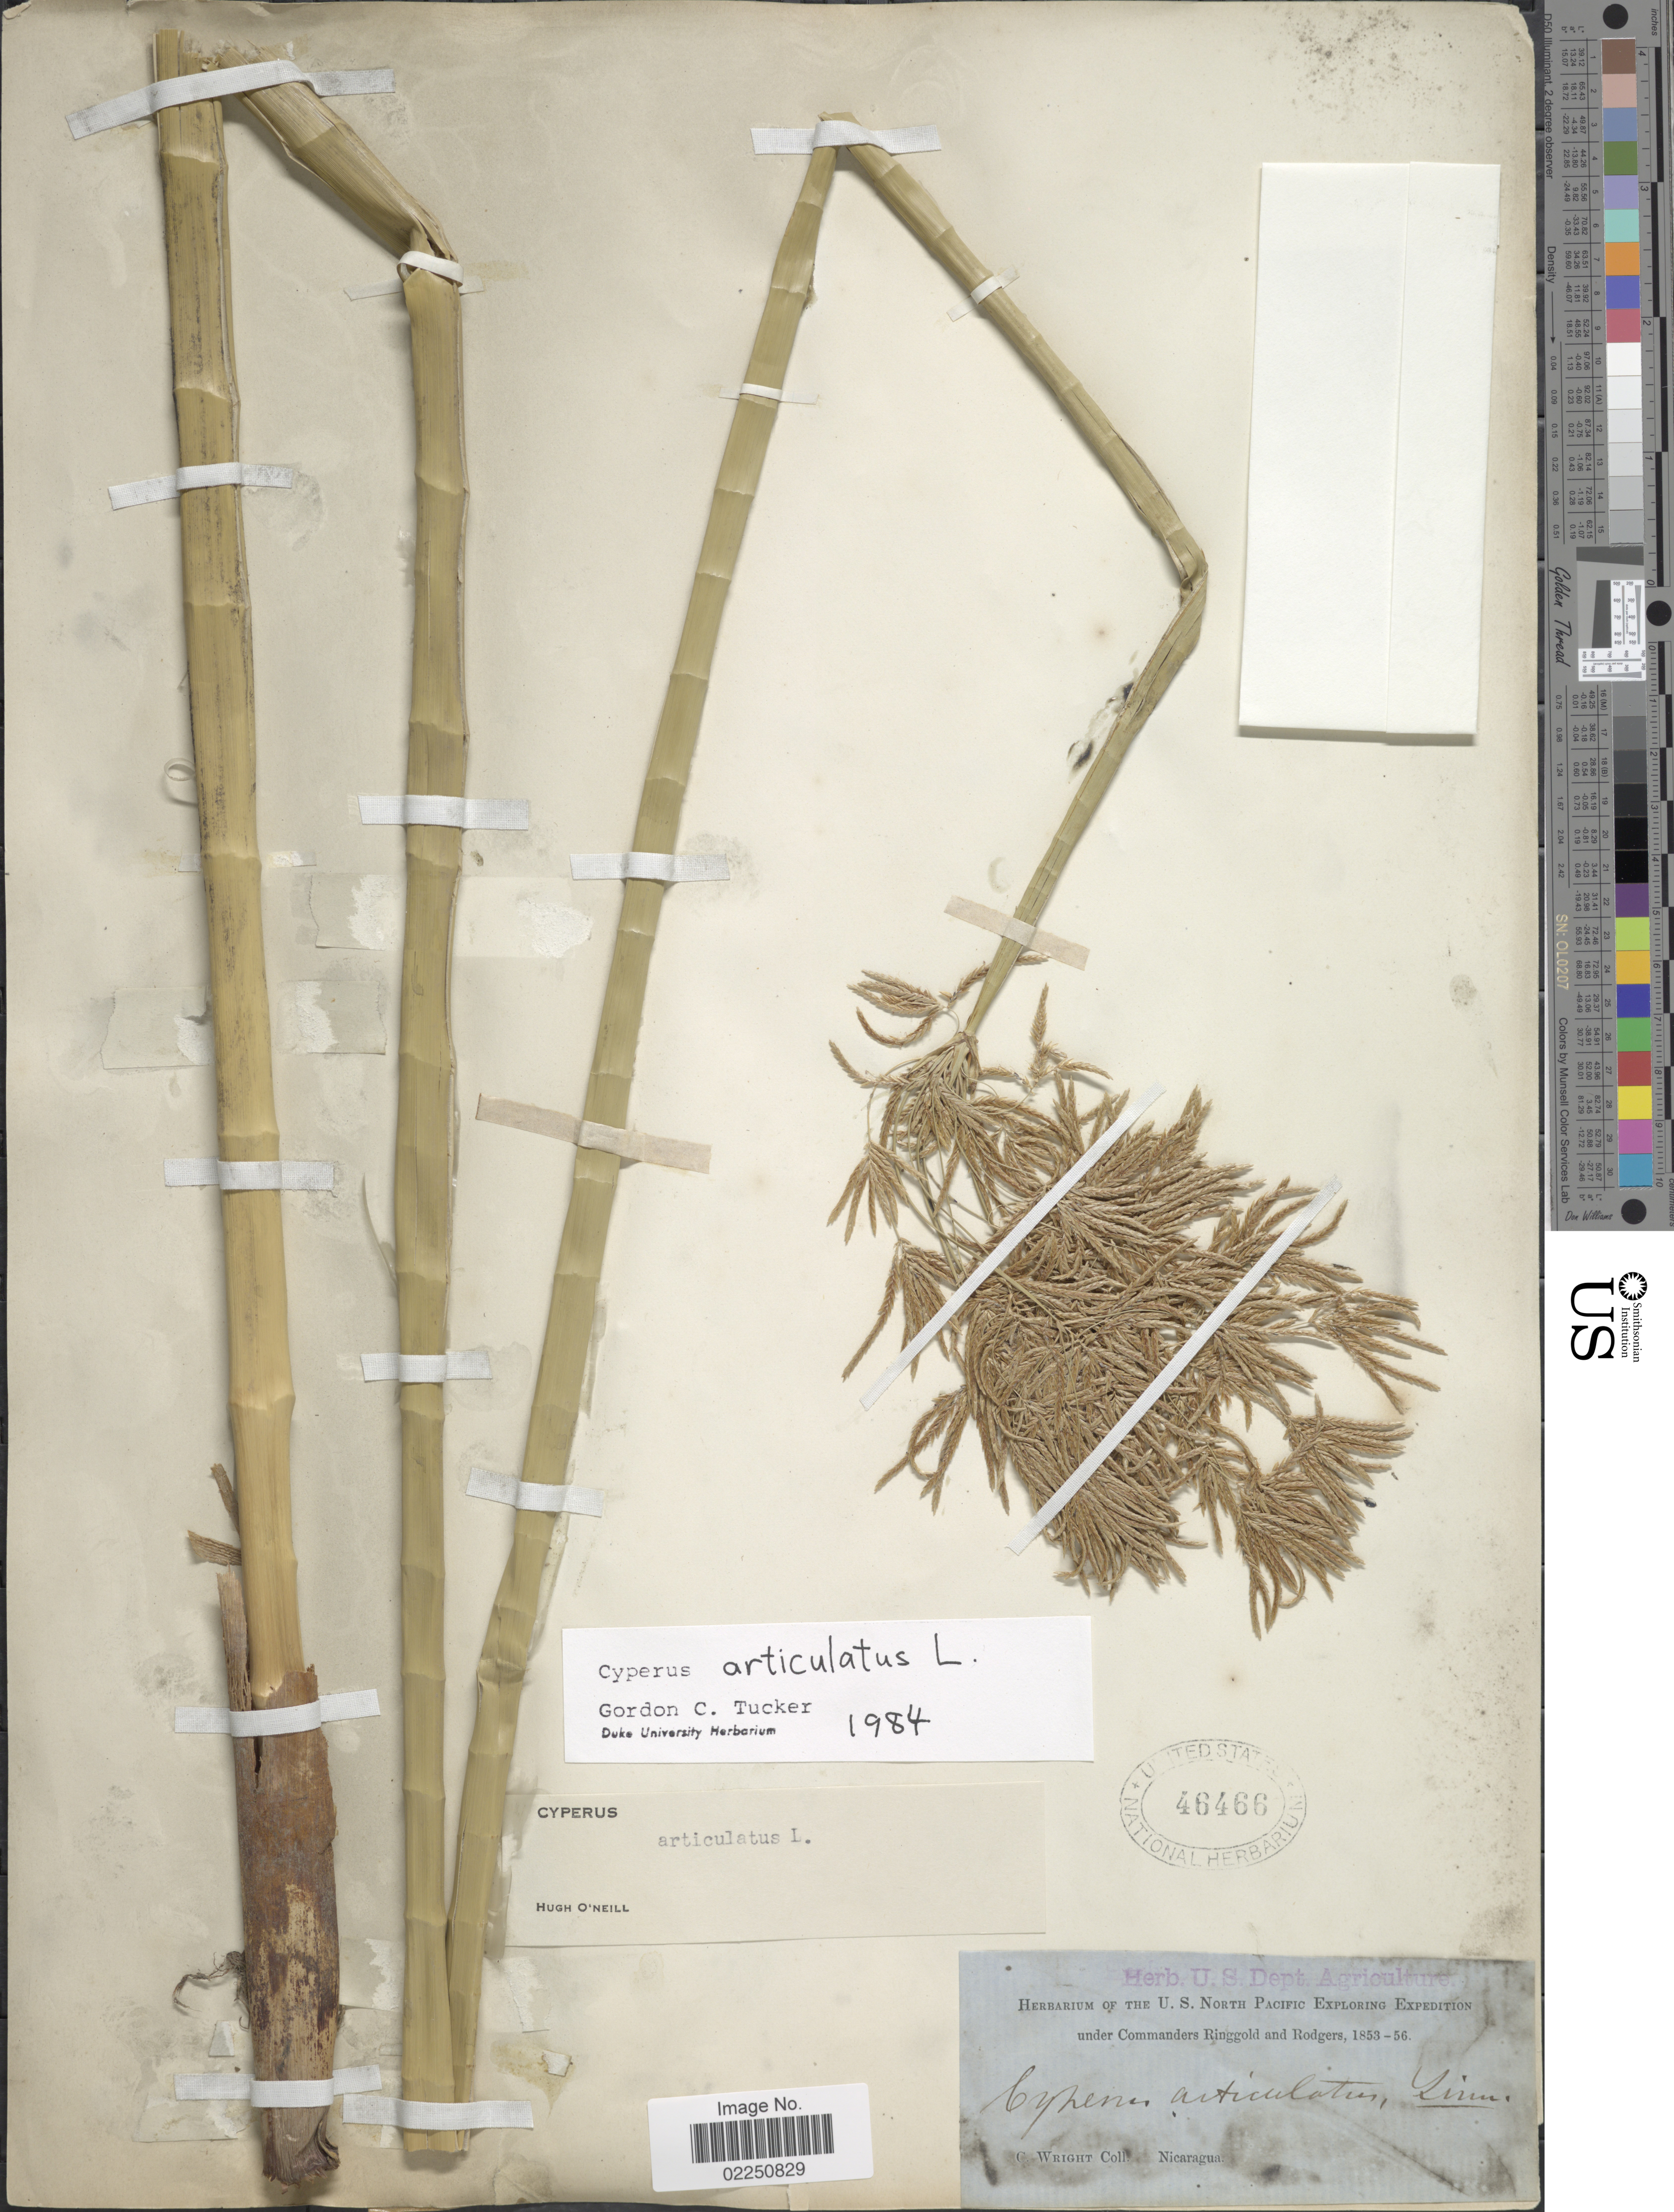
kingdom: Plantae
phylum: Tracheophyta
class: Liliopsida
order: Poales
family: Cyperaceae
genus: Cyperus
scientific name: Cyperus articulatus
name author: L.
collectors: C. Wright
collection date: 1853/1856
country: Nicaragua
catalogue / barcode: US 46466